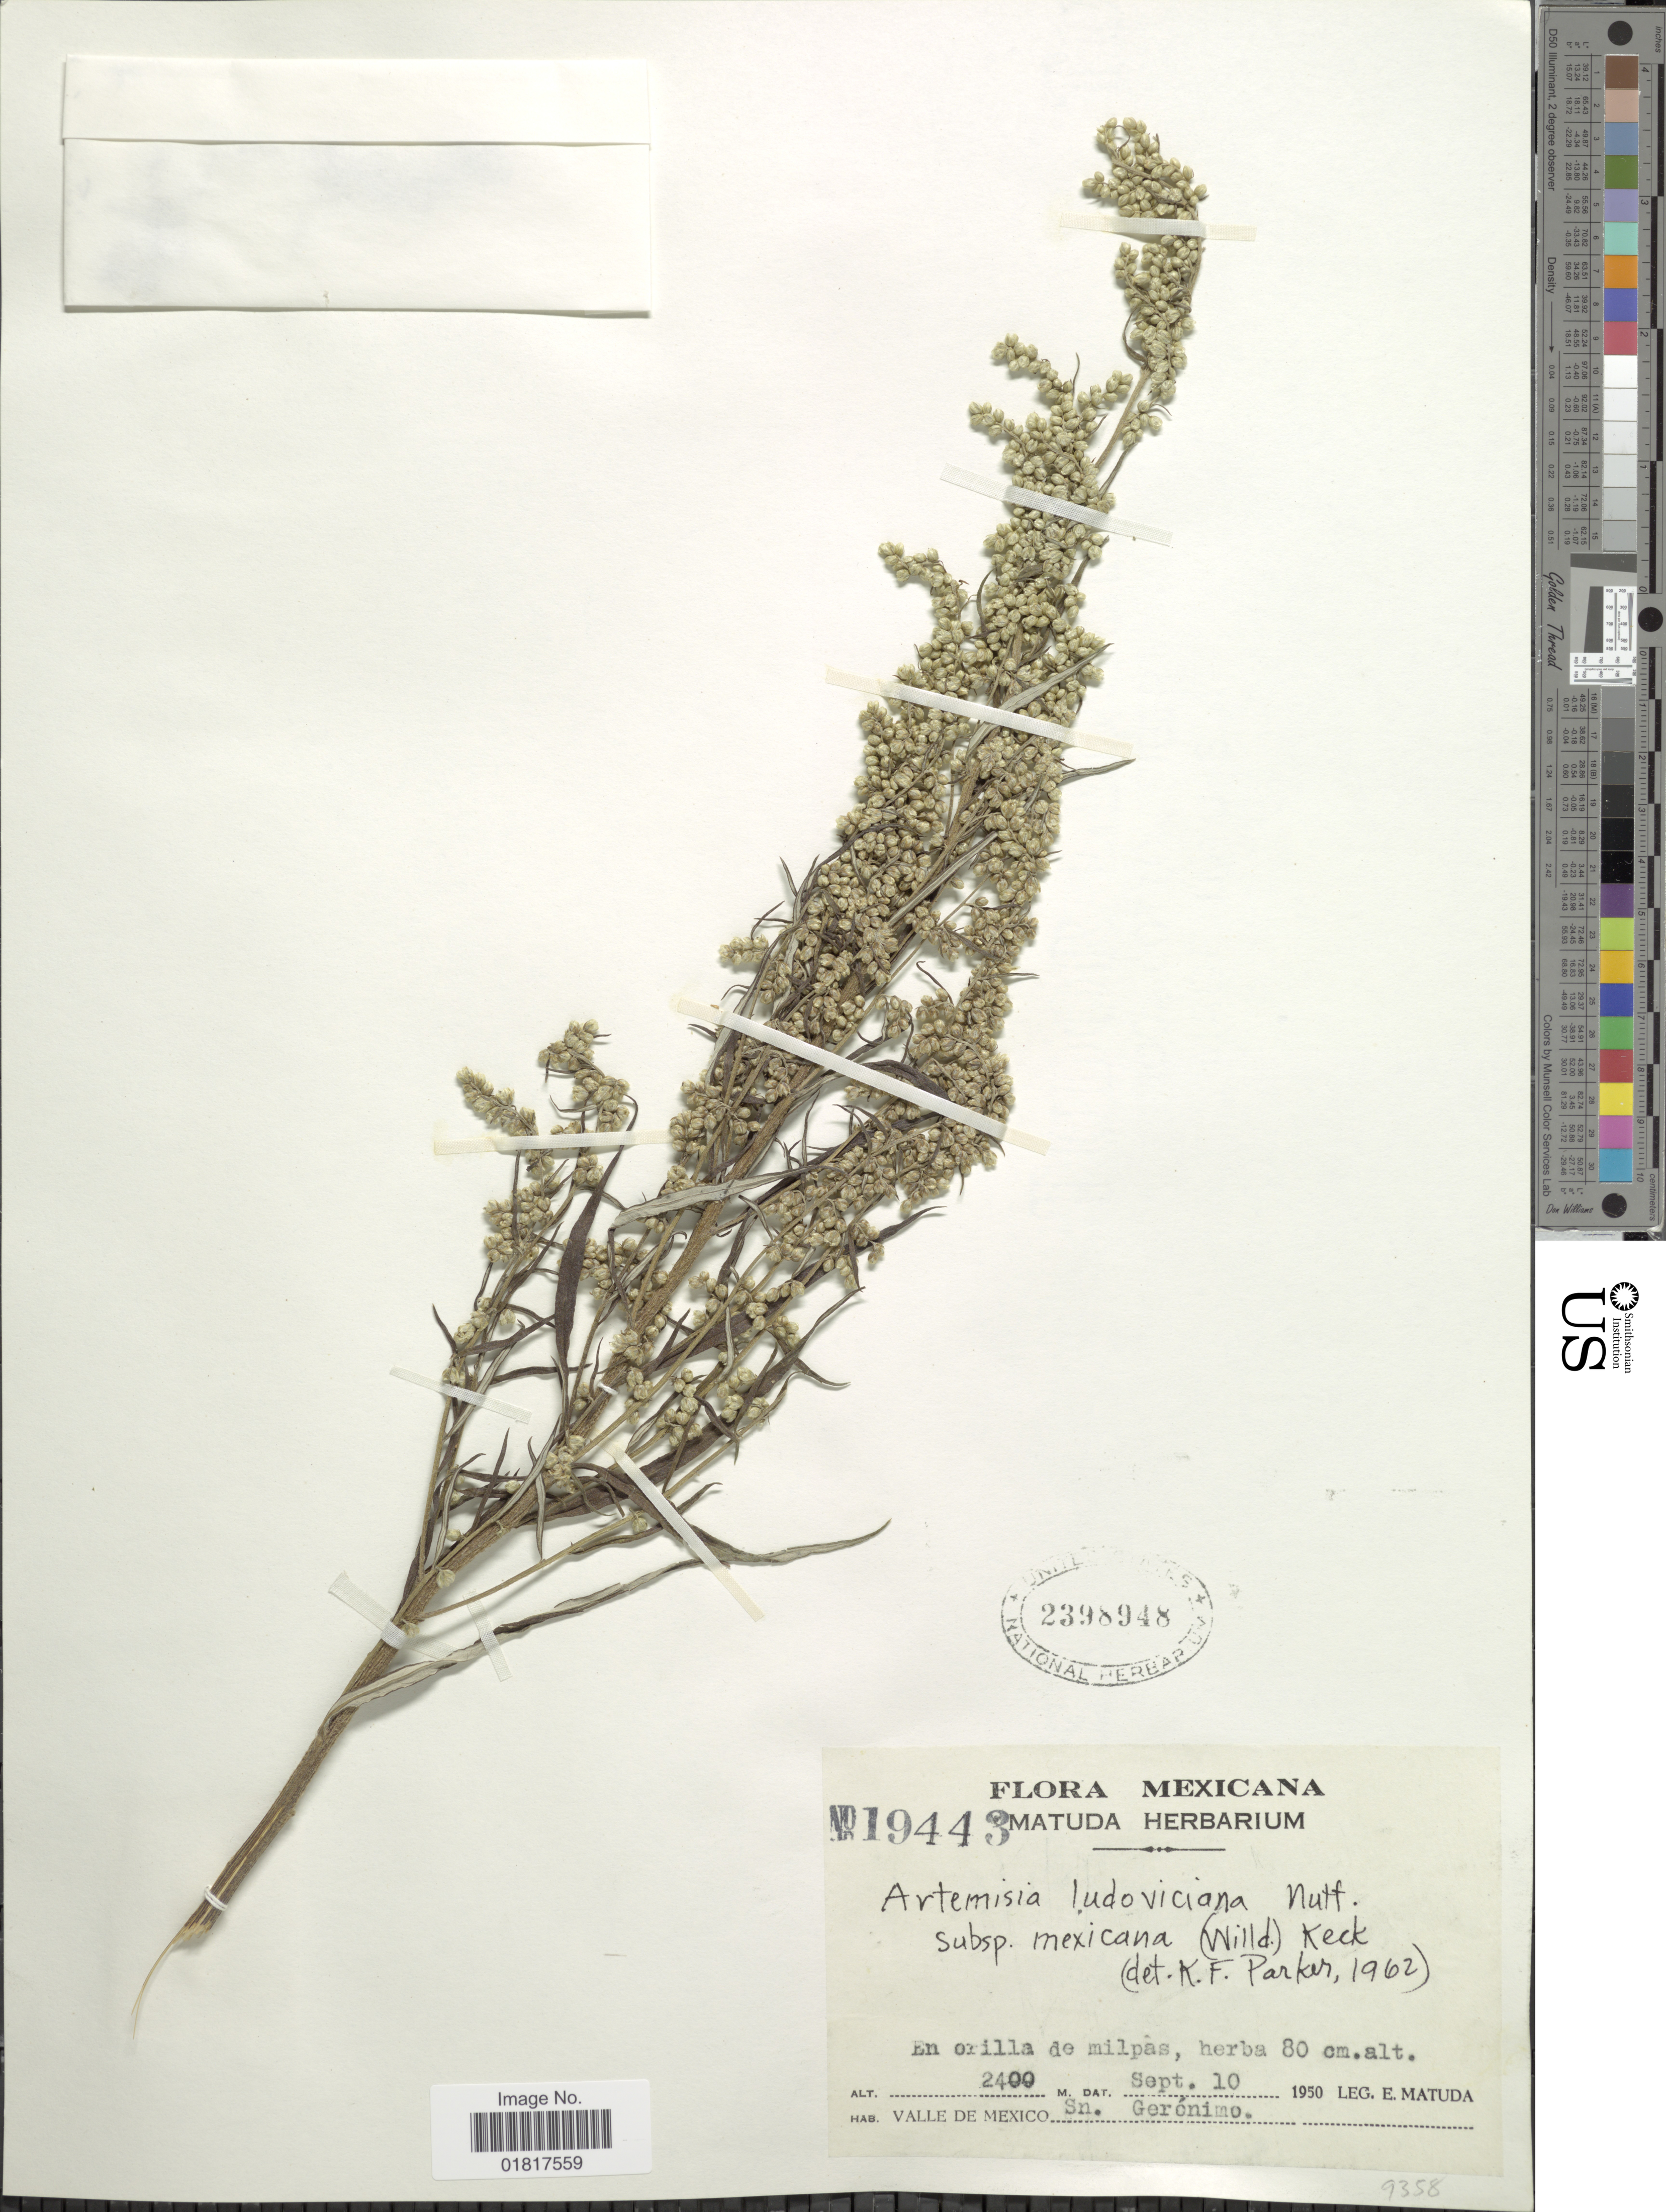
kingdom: Plantae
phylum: Tracheophyta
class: Magnoliopsida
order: Asterales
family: Asteraceae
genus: Artemisia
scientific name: Artemisia ludoviciana subsp. mexicana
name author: (Willd. ex Spreng.) D.D. Keck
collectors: E. Matuda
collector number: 19443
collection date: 1950-09-10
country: Mexico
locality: En orilla de milpas, Vallee de Mexico Sn. Gerónimo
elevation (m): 2400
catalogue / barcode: US 2398948